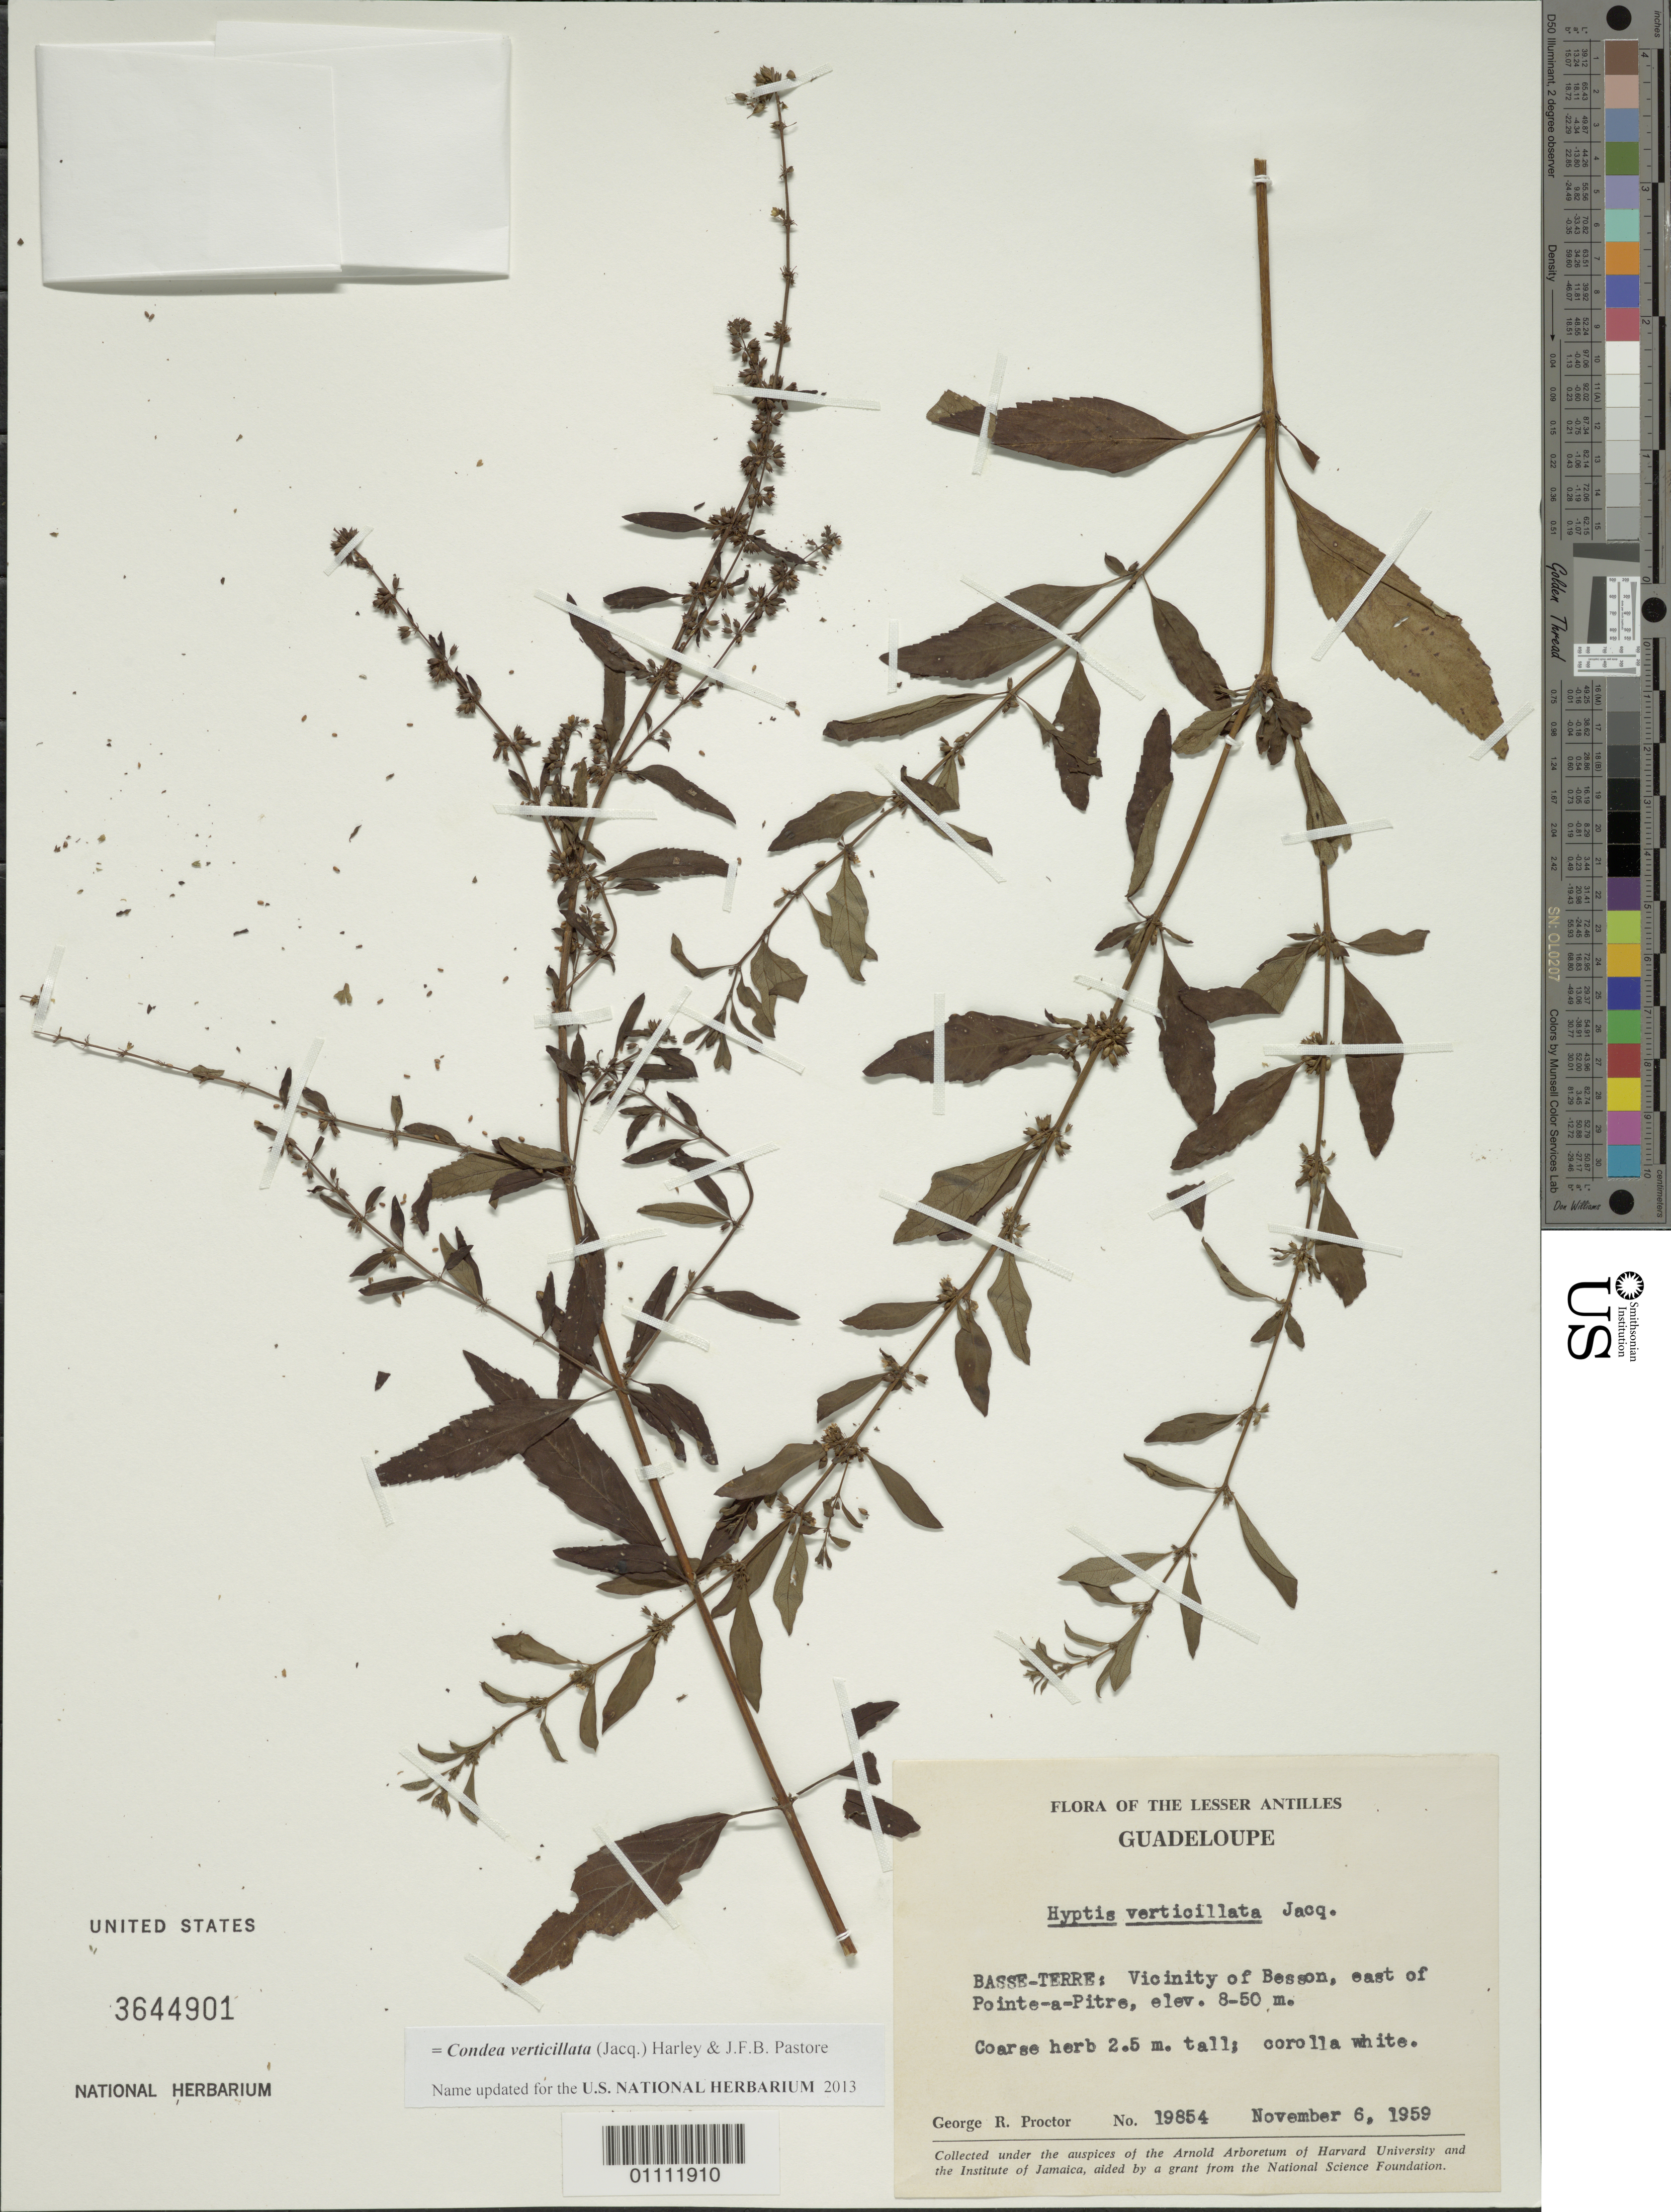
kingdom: Plantae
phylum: Tracheophyta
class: Magnoliopsida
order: Lamiales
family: Lamiaceae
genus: Condea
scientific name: Condea verticillata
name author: (Jacq.) Harley & J.F.B. Pastore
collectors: G. R. Proctor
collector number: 19854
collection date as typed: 06 Nov 1959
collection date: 1959-11-06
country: Guadeloupe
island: Basse Terre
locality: Besson, vicinity; E of Point-a-Pitre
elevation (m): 8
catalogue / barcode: US 3644901